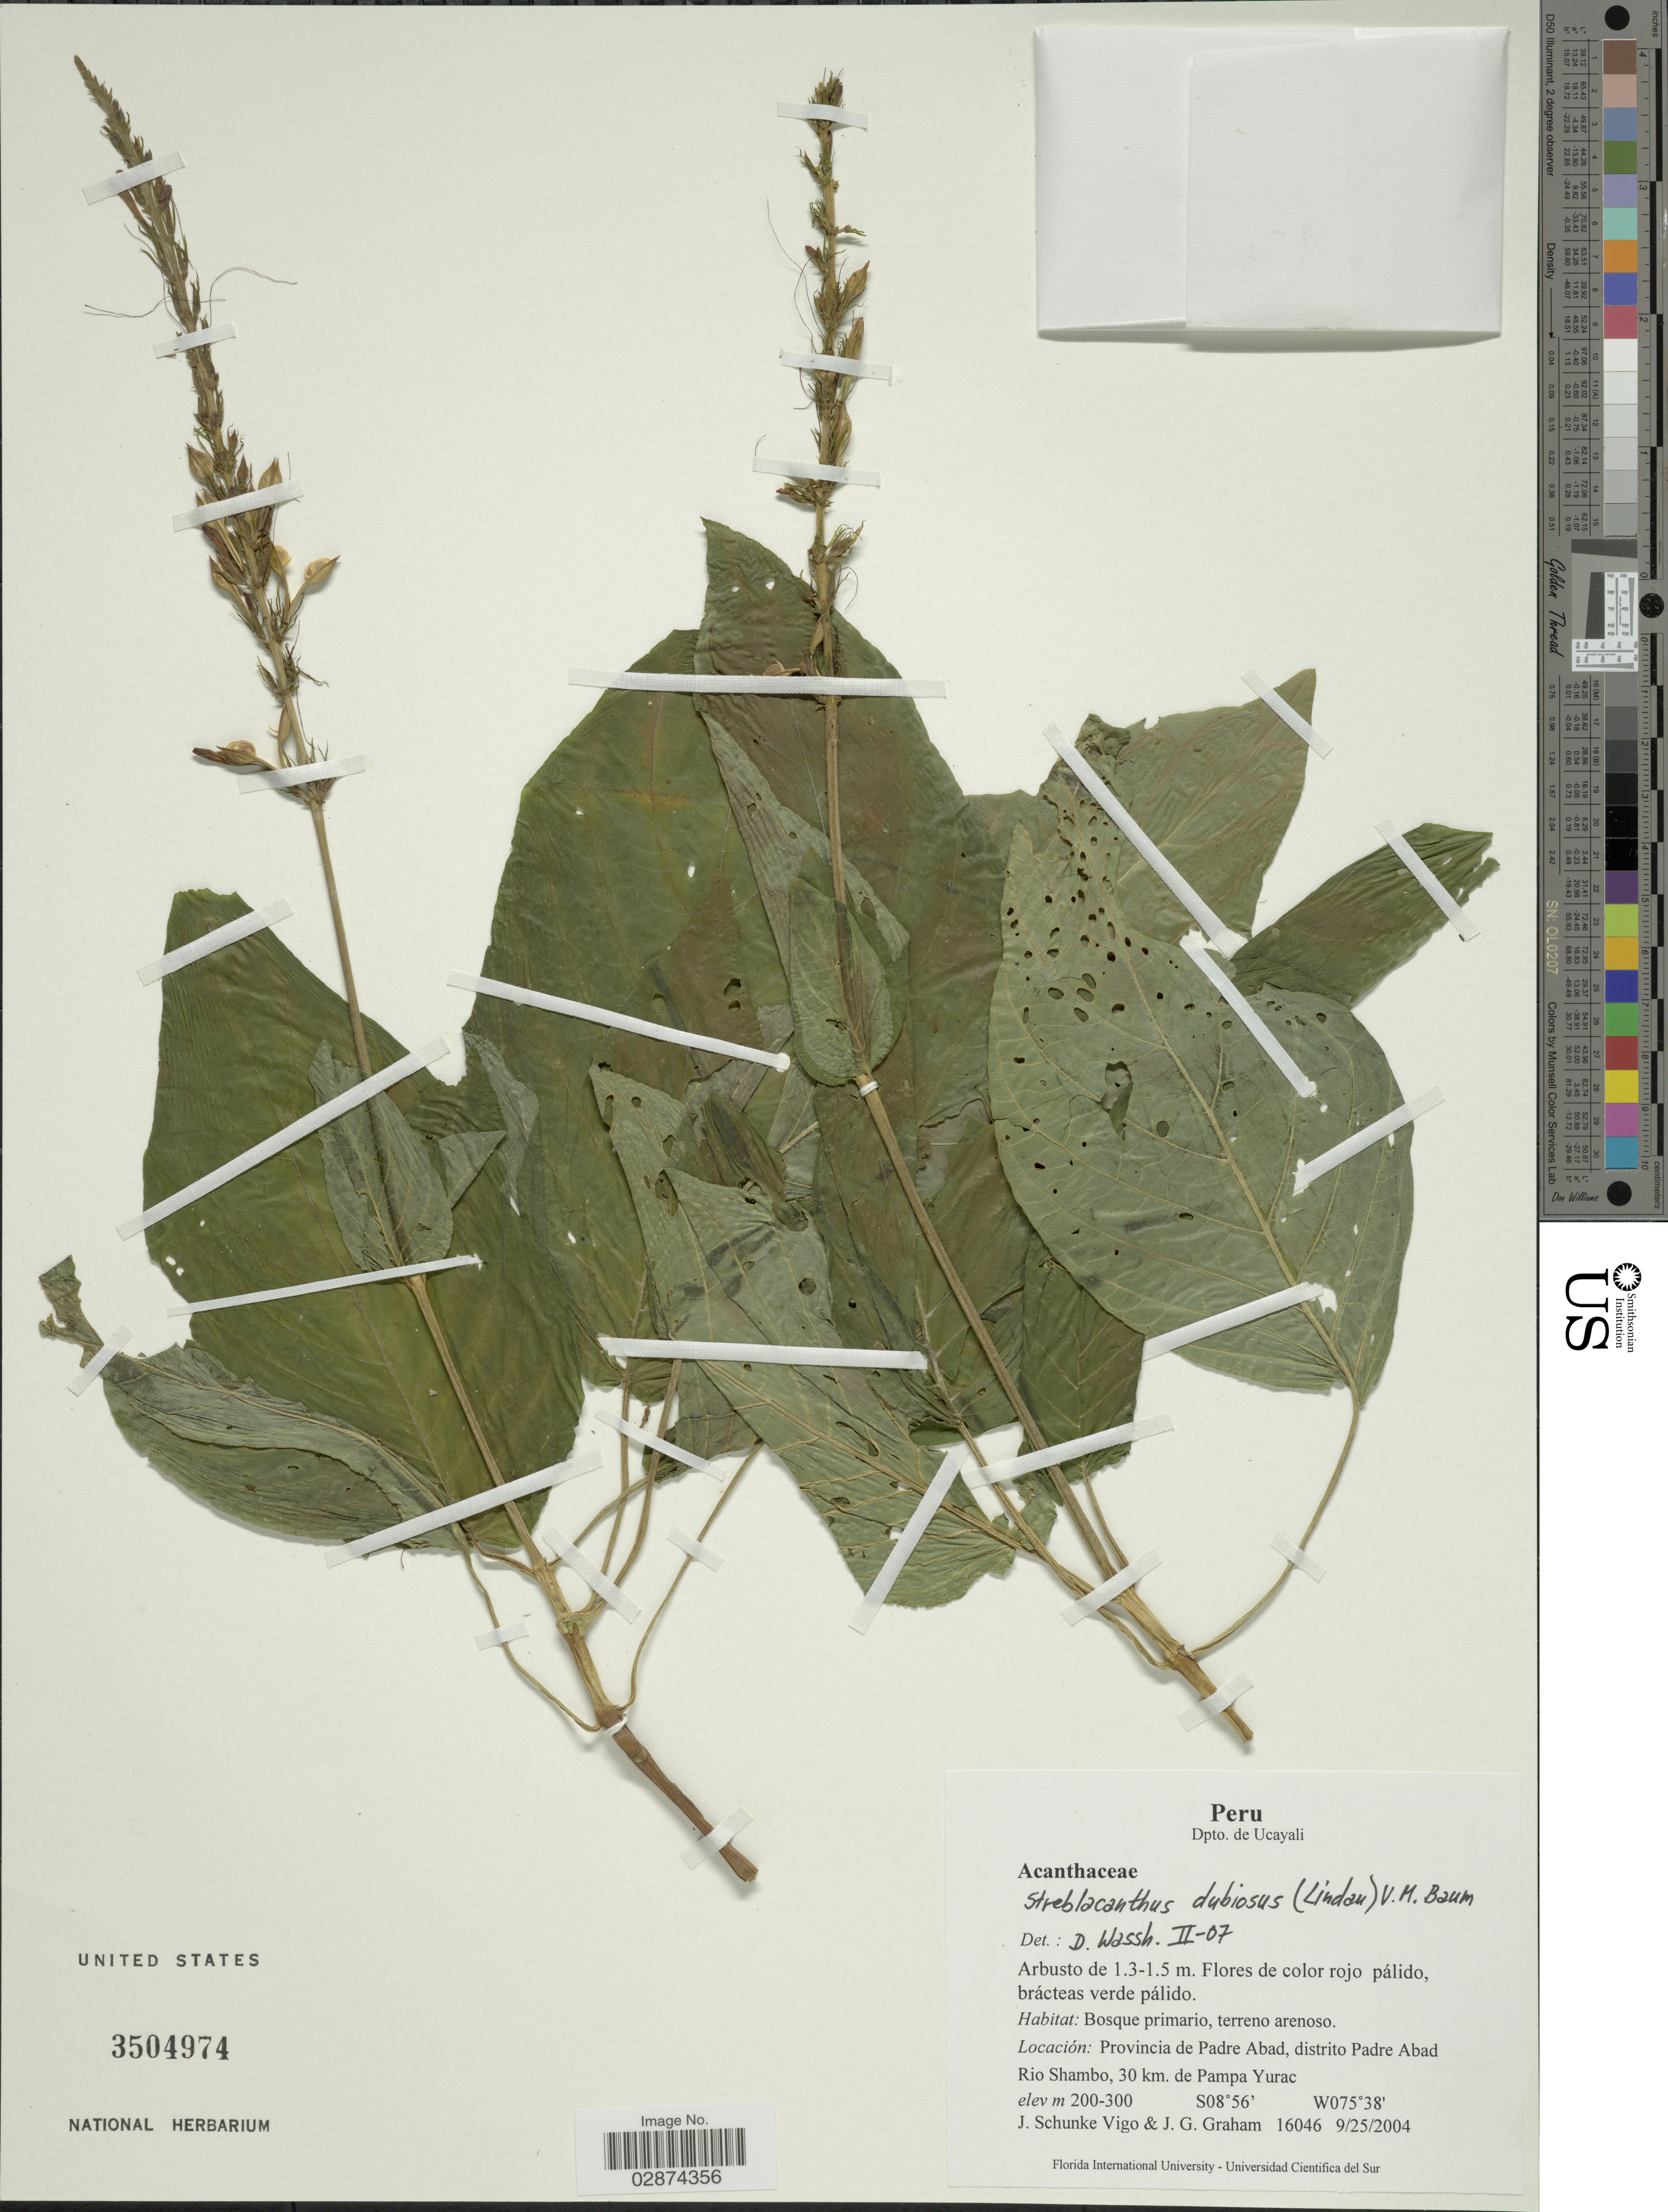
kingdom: Plantae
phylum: Tracheophyta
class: Magnoliopsida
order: Lamiales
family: Acanthaceae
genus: Streblacanthus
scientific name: Streblacanthus dubiosus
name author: (Lindau) V.M. Baum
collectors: J. Schunke Vigo & J. Graham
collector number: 16046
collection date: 2004-09-25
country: Peru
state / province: Ucayali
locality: Dpto. de Ucayali. Provincia de Padre Abad, distrito Padre Abad. Rio Shambo, 30 km. de Pampa Yurac.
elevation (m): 200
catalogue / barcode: US 3504974